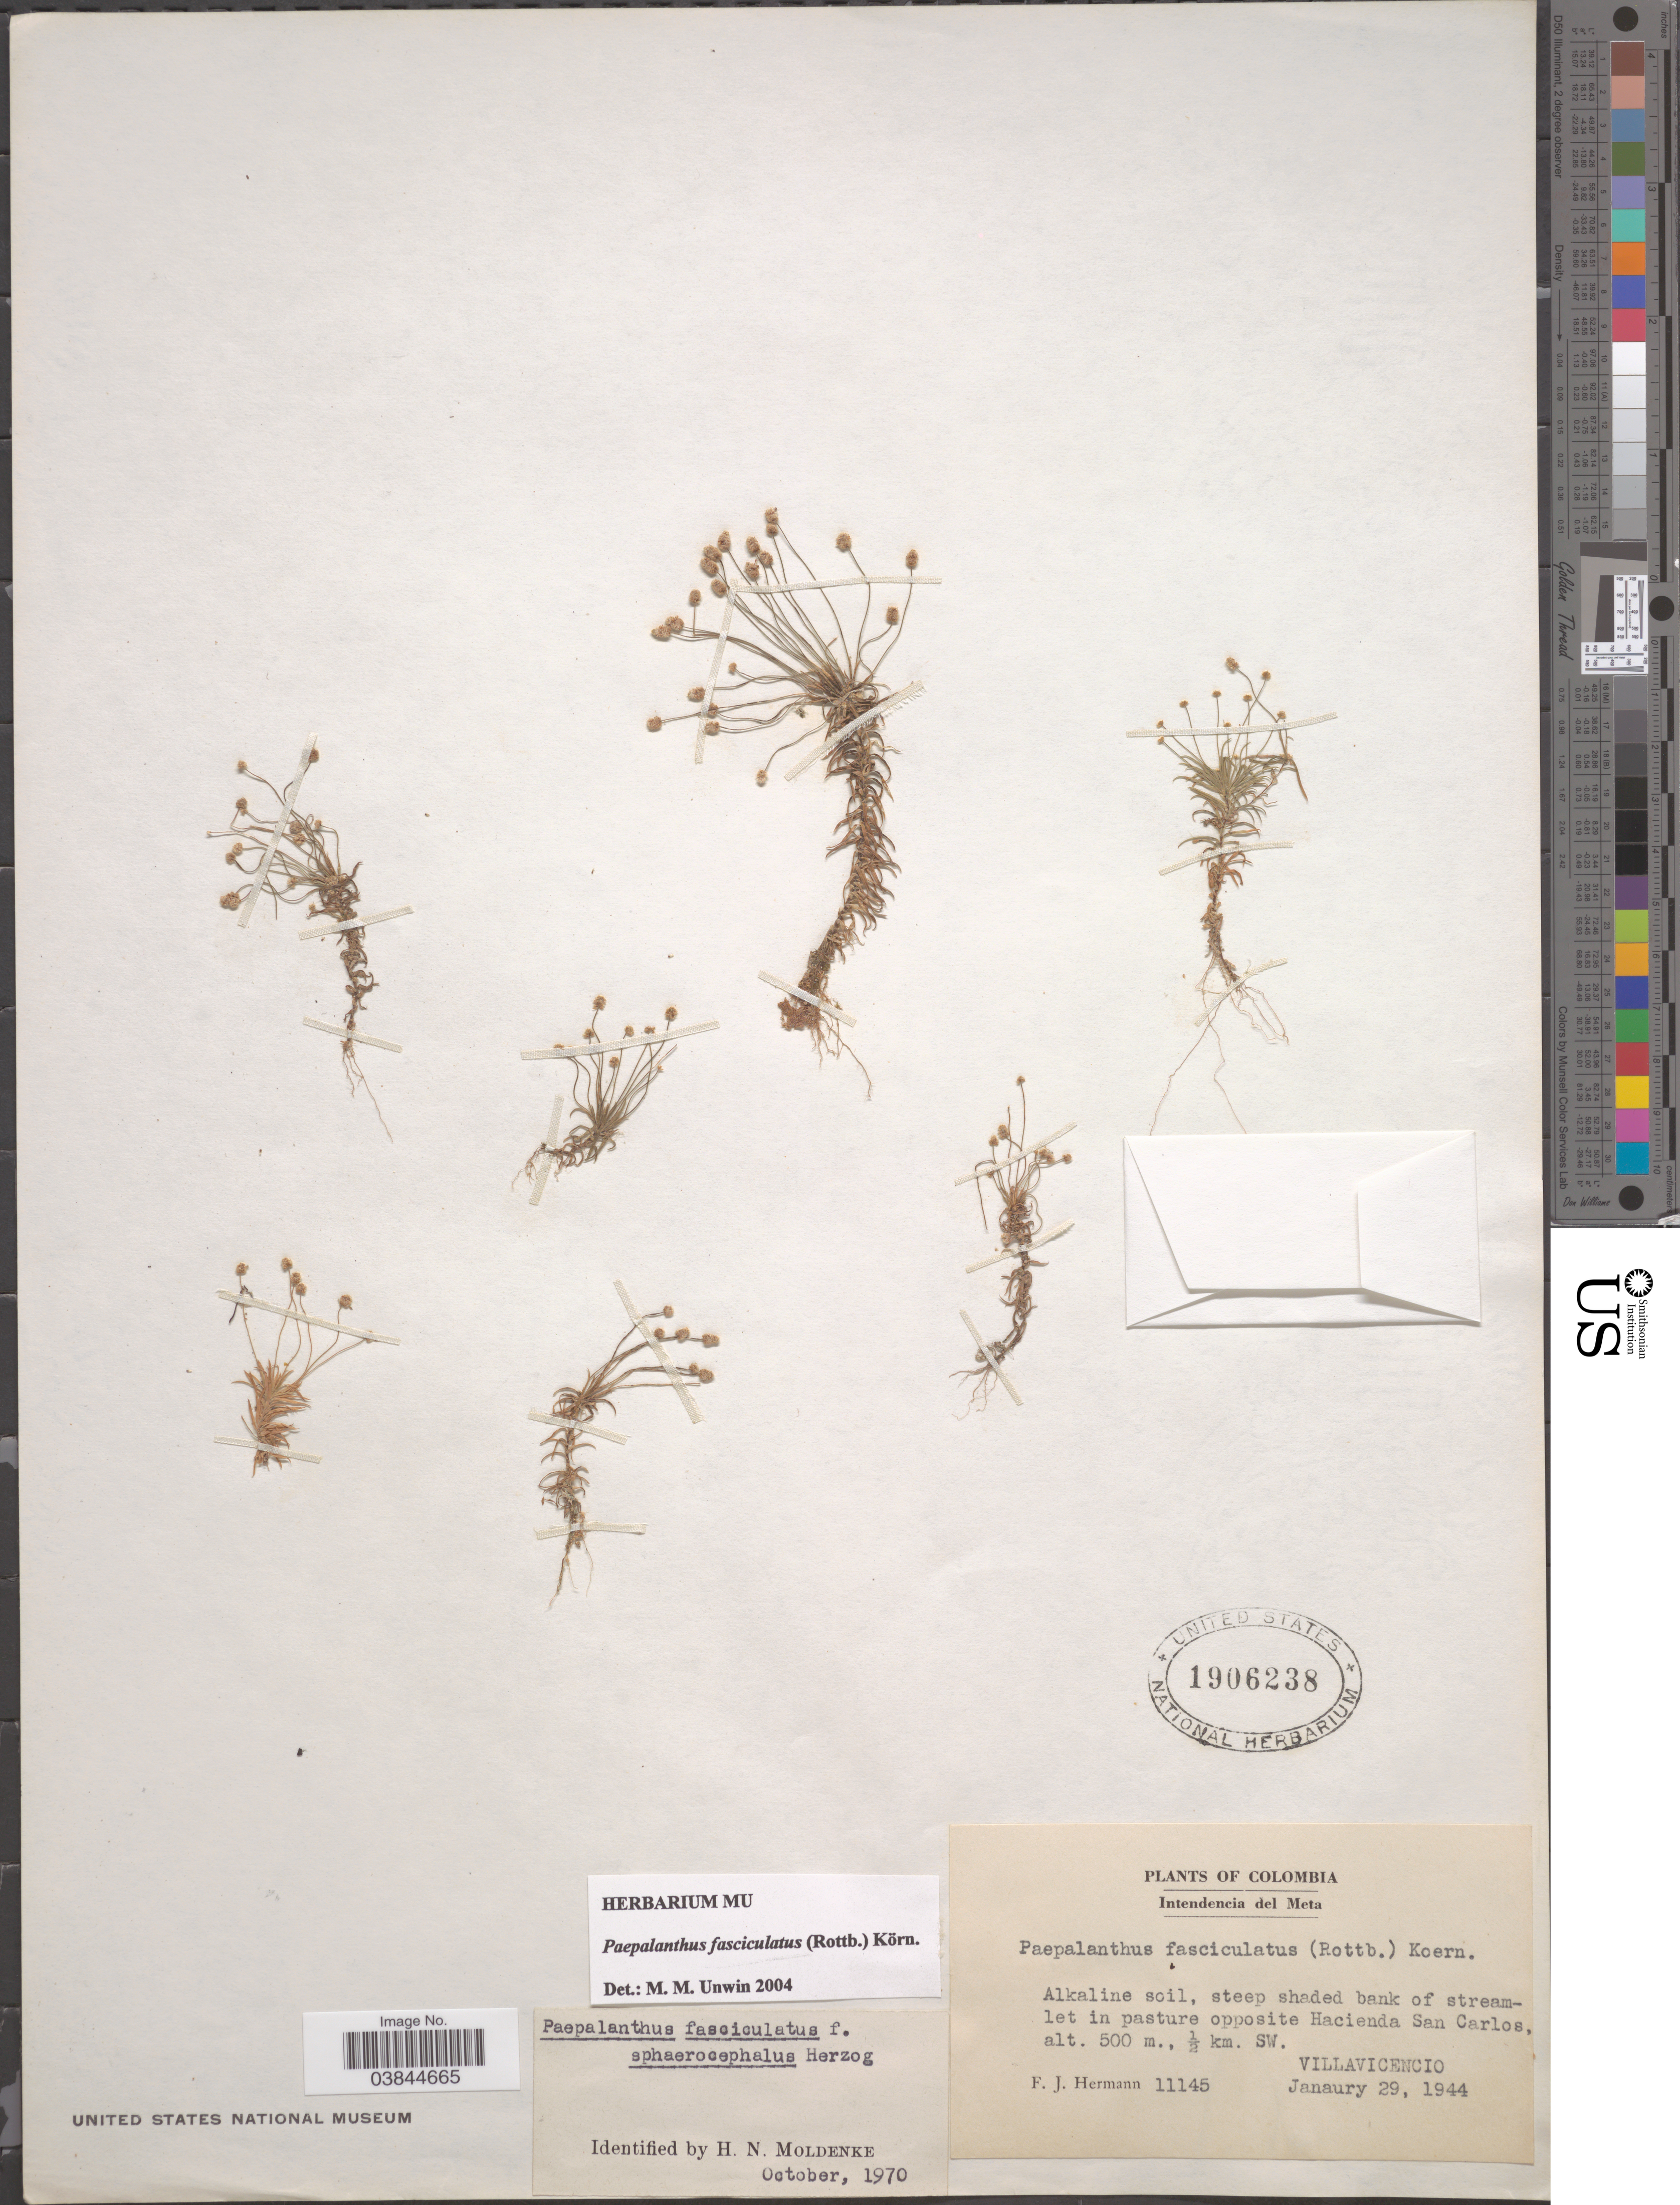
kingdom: Plantae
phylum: Tracheophyta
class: Liliopsida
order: Poales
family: Eriocaulaceae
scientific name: Giuliettia fasciculata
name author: (Rottb.) Andrino & Sano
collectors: F. J. Hermann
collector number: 11145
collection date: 1944-01-29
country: Colombia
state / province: Meta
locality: Intendencia del Meta. Opposite Hacienda San Carlos. ½ km. SW. Villavicencio.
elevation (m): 500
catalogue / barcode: US 1906238